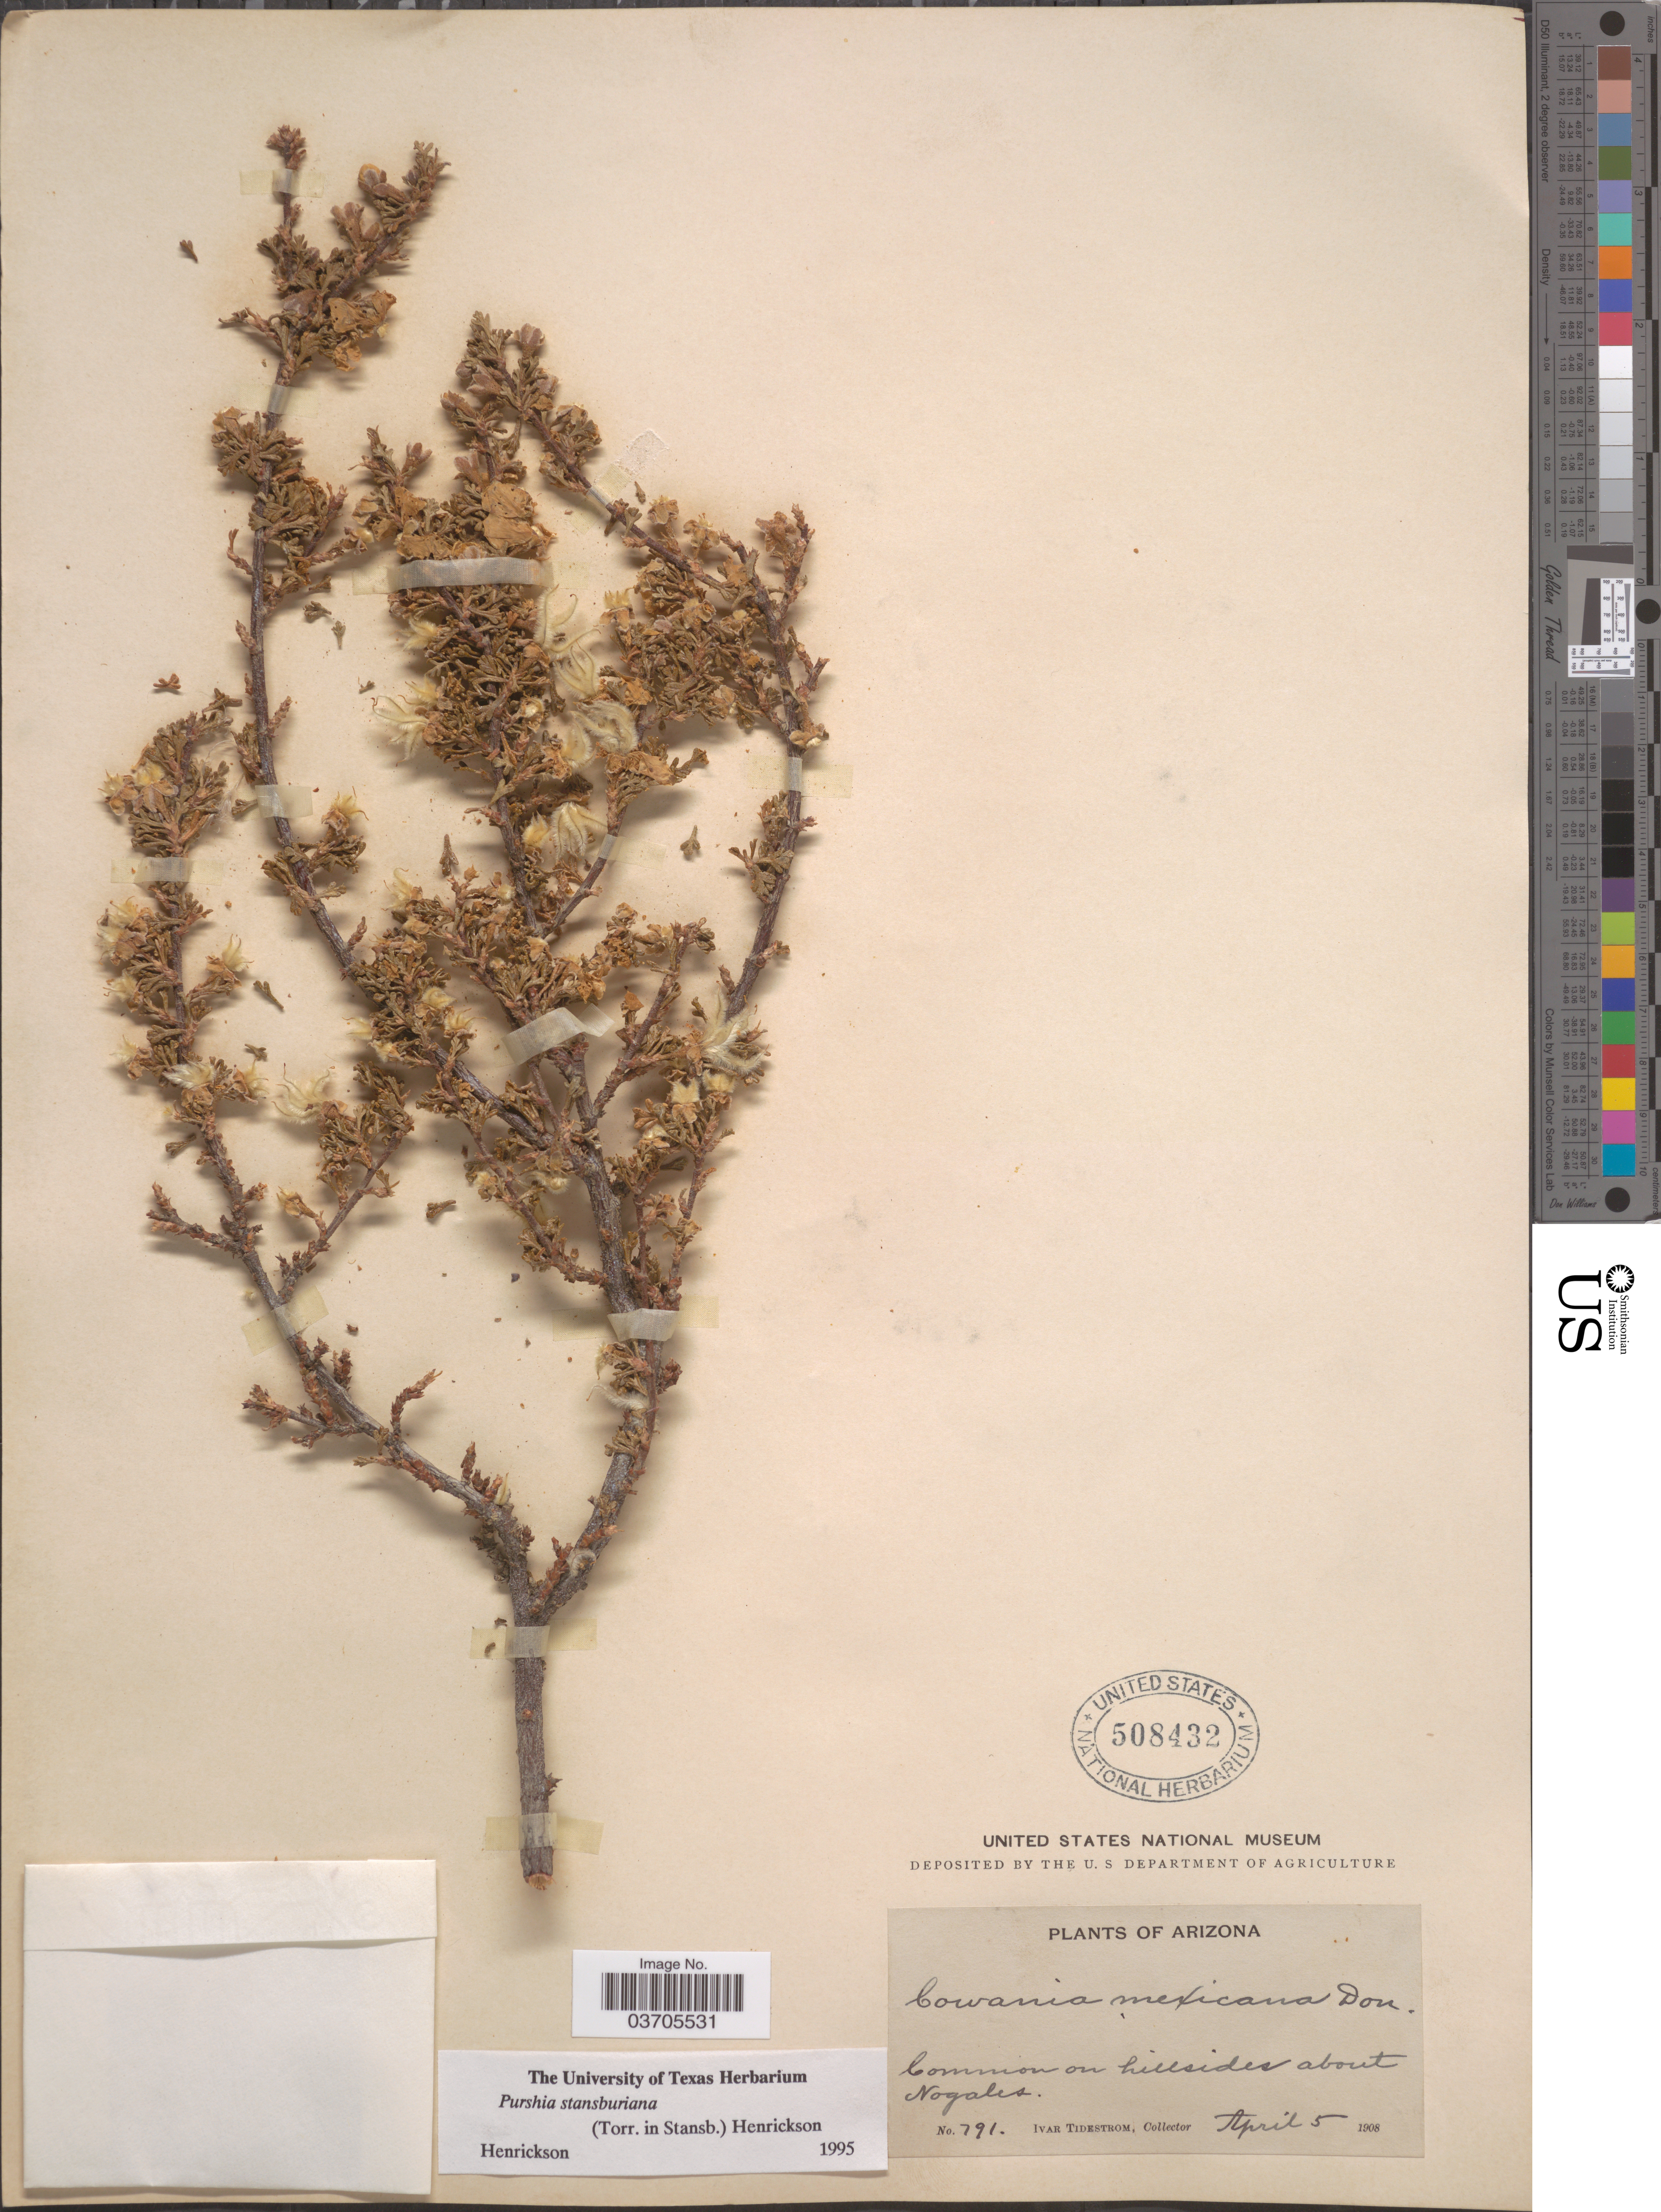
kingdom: Plantae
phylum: Tracheophyta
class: Magnoliopsida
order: Rosales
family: Rosaceae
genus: Purshia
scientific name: Purshia stansburyana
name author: (Torr.) Henrickson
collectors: I. F. Tidestrom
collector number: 791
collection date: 1908-04-05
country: United States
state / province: Arizona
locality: Common on hillsides about Nogales.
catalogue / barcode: US 508432